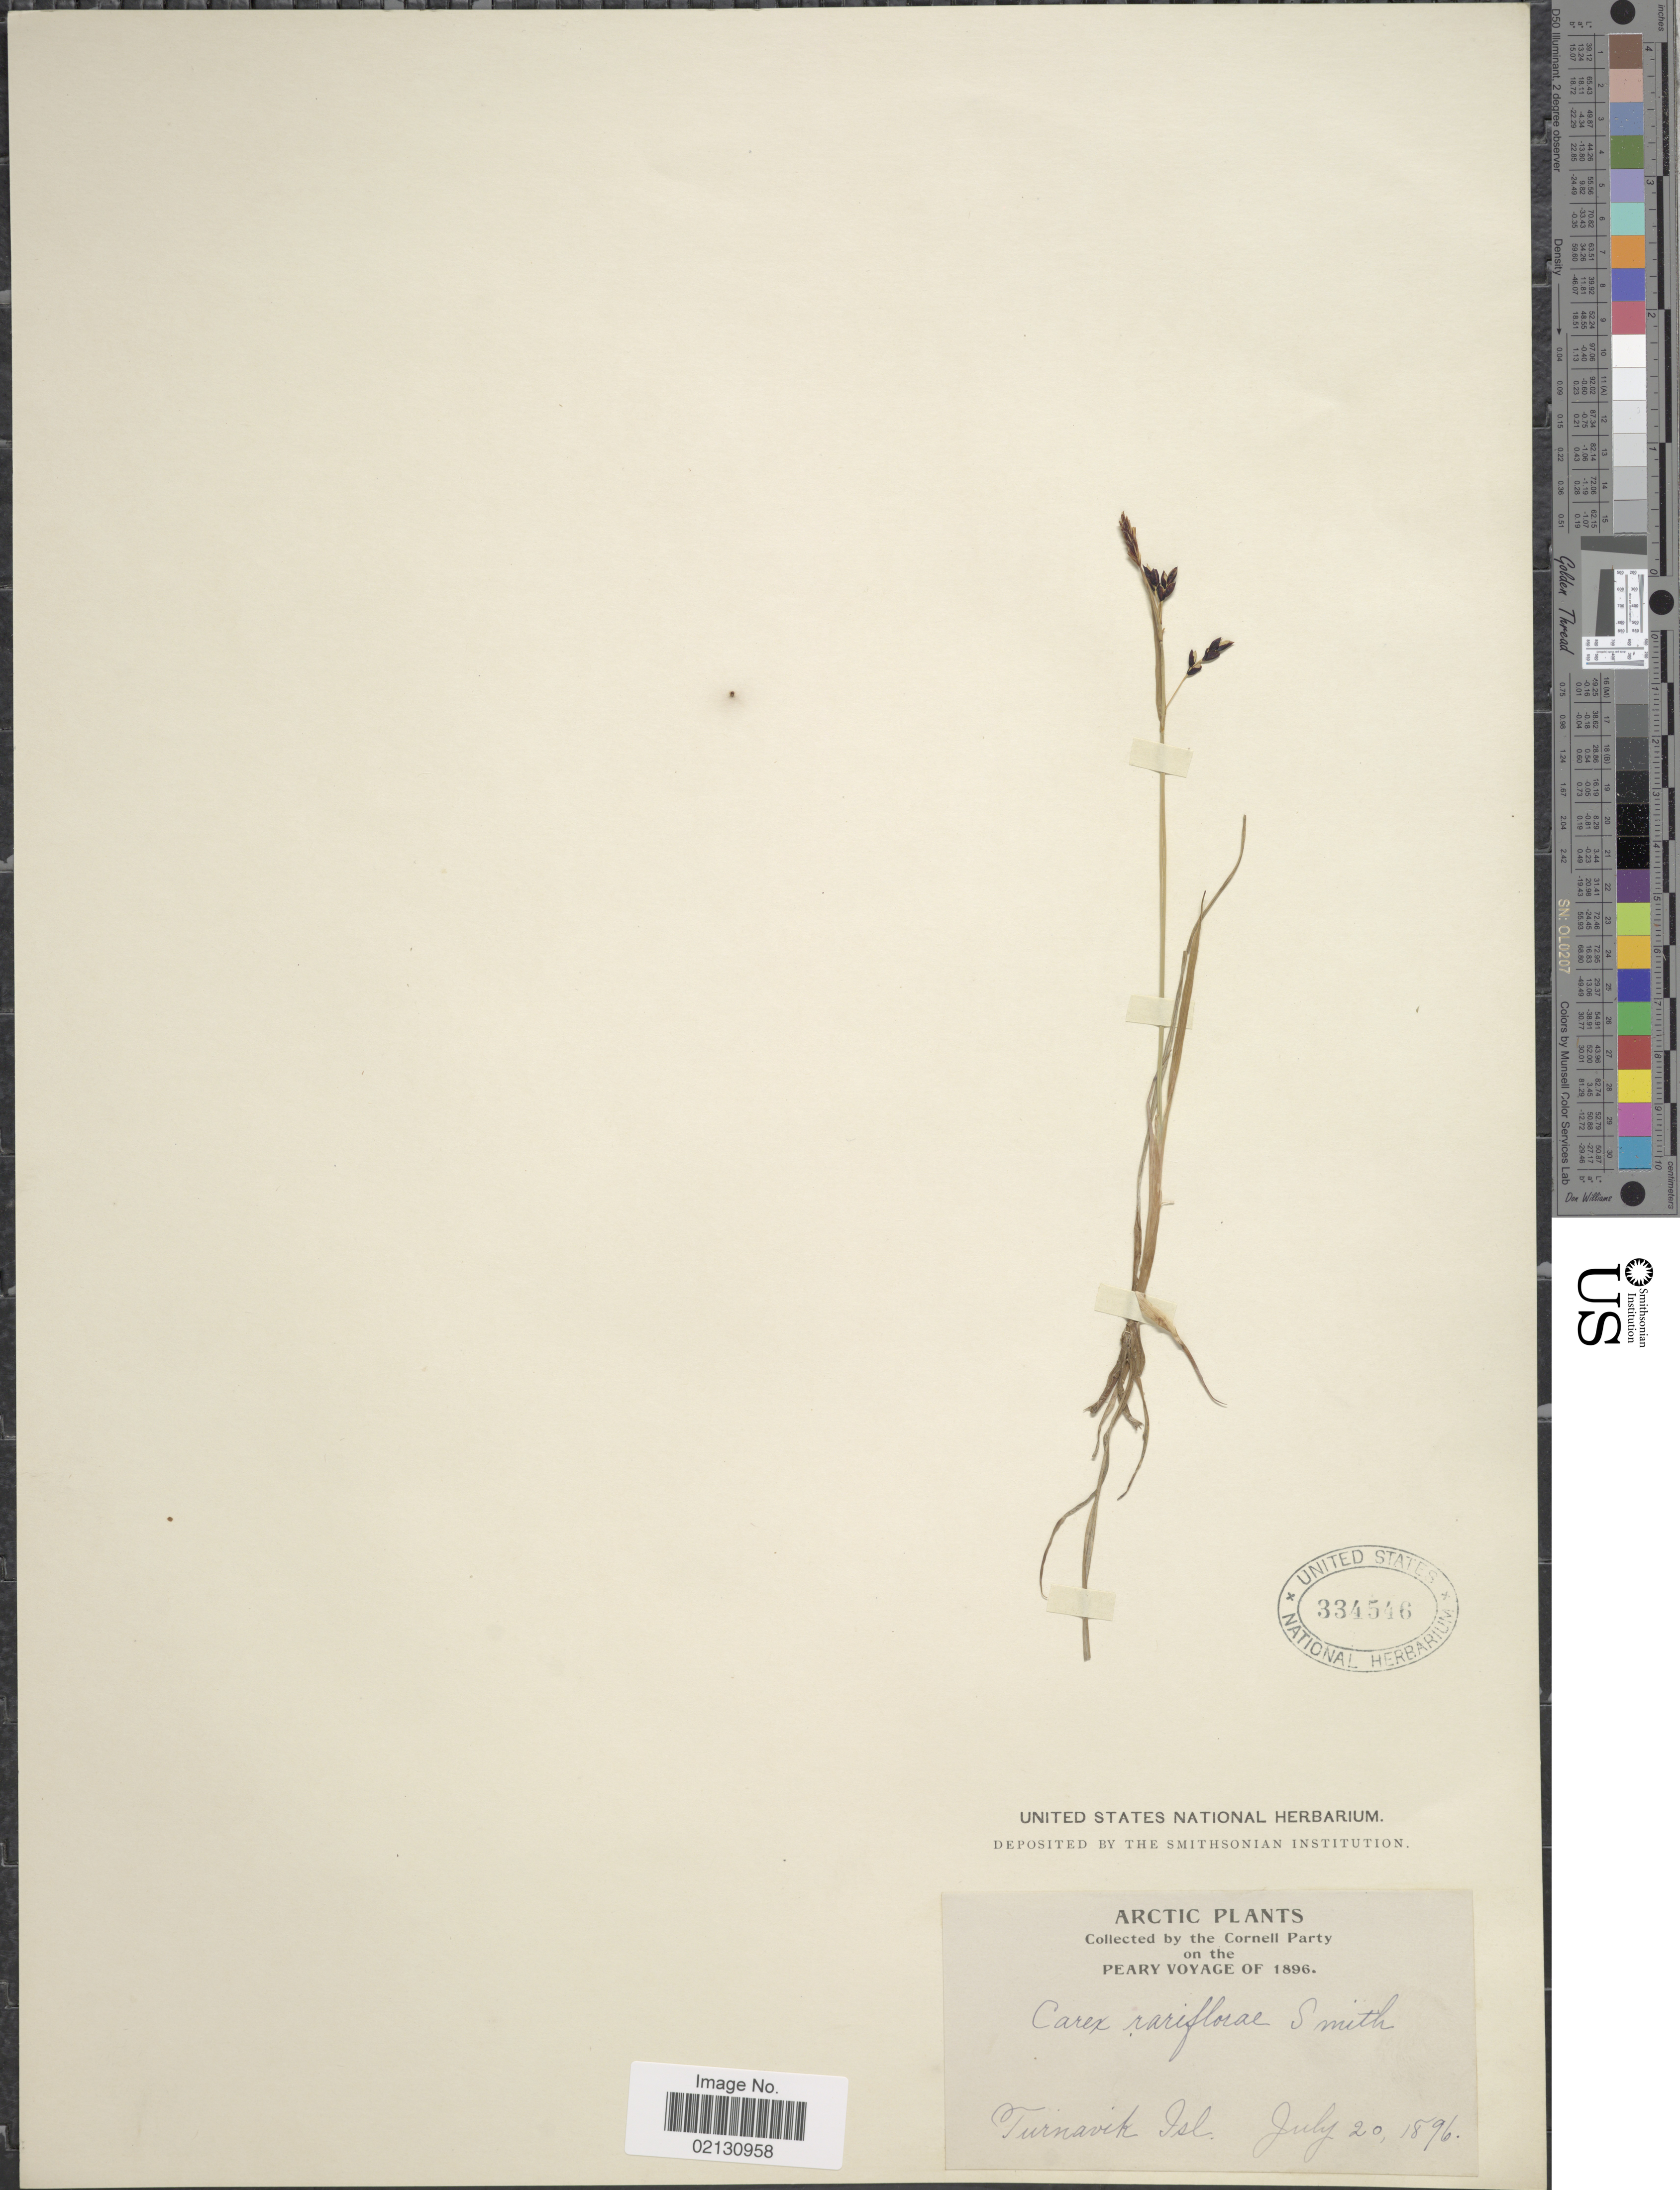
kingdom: Plantae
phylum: Tracheophyta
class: Liliopsida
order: Poales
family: Cyperaceae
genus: Carex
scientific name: Carex rariflora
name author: (Wahlenb.) Sm.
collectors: Cornell Party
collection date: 1896-07-20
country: Canada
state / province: Newfoundland and Labrador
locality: Arctic. Peary Voyage [unsure placement] Turnavik Isl.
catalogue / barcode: US 334546